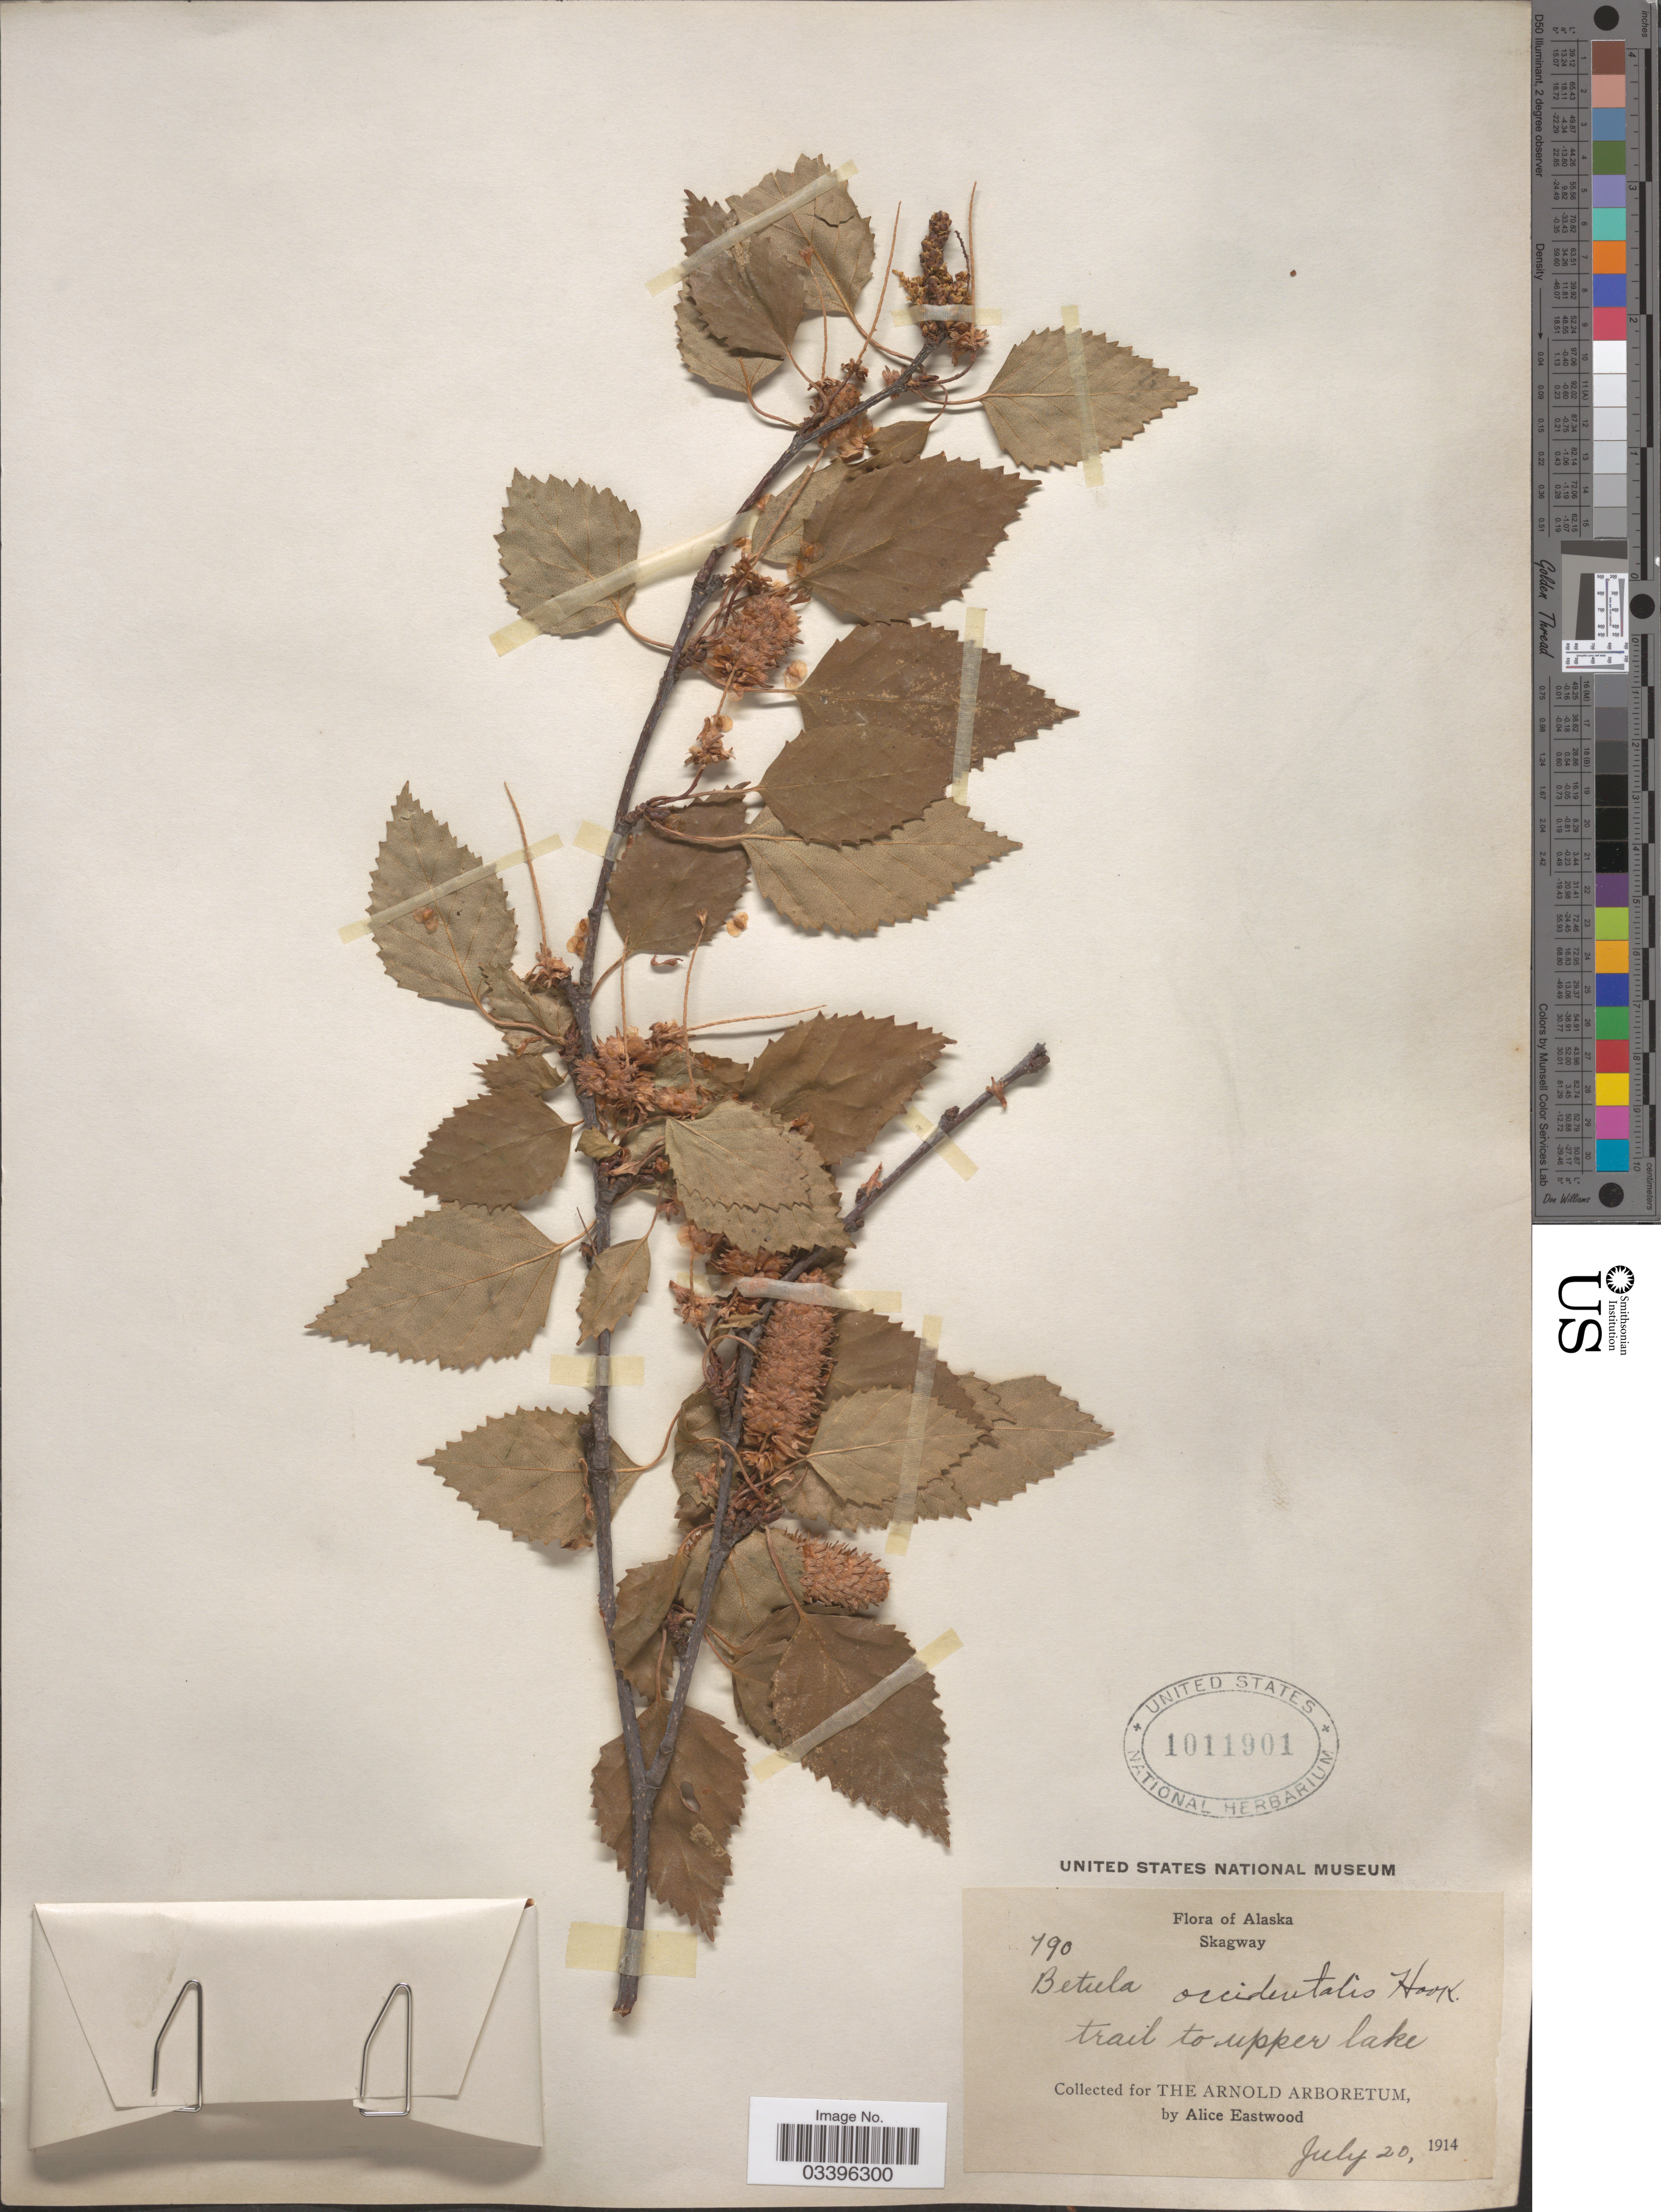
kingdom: Plantae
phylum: Tracheophyta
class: Magnoliopsida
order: Fagales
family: Betulaceae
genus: Betula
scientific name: Betula occidentalis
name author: Hook.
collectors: A. Eastwood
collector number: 790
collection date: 1914-07-20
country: United States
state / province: Alaska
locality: Skagway. Trail to upper lake.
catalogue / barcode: US 1011901